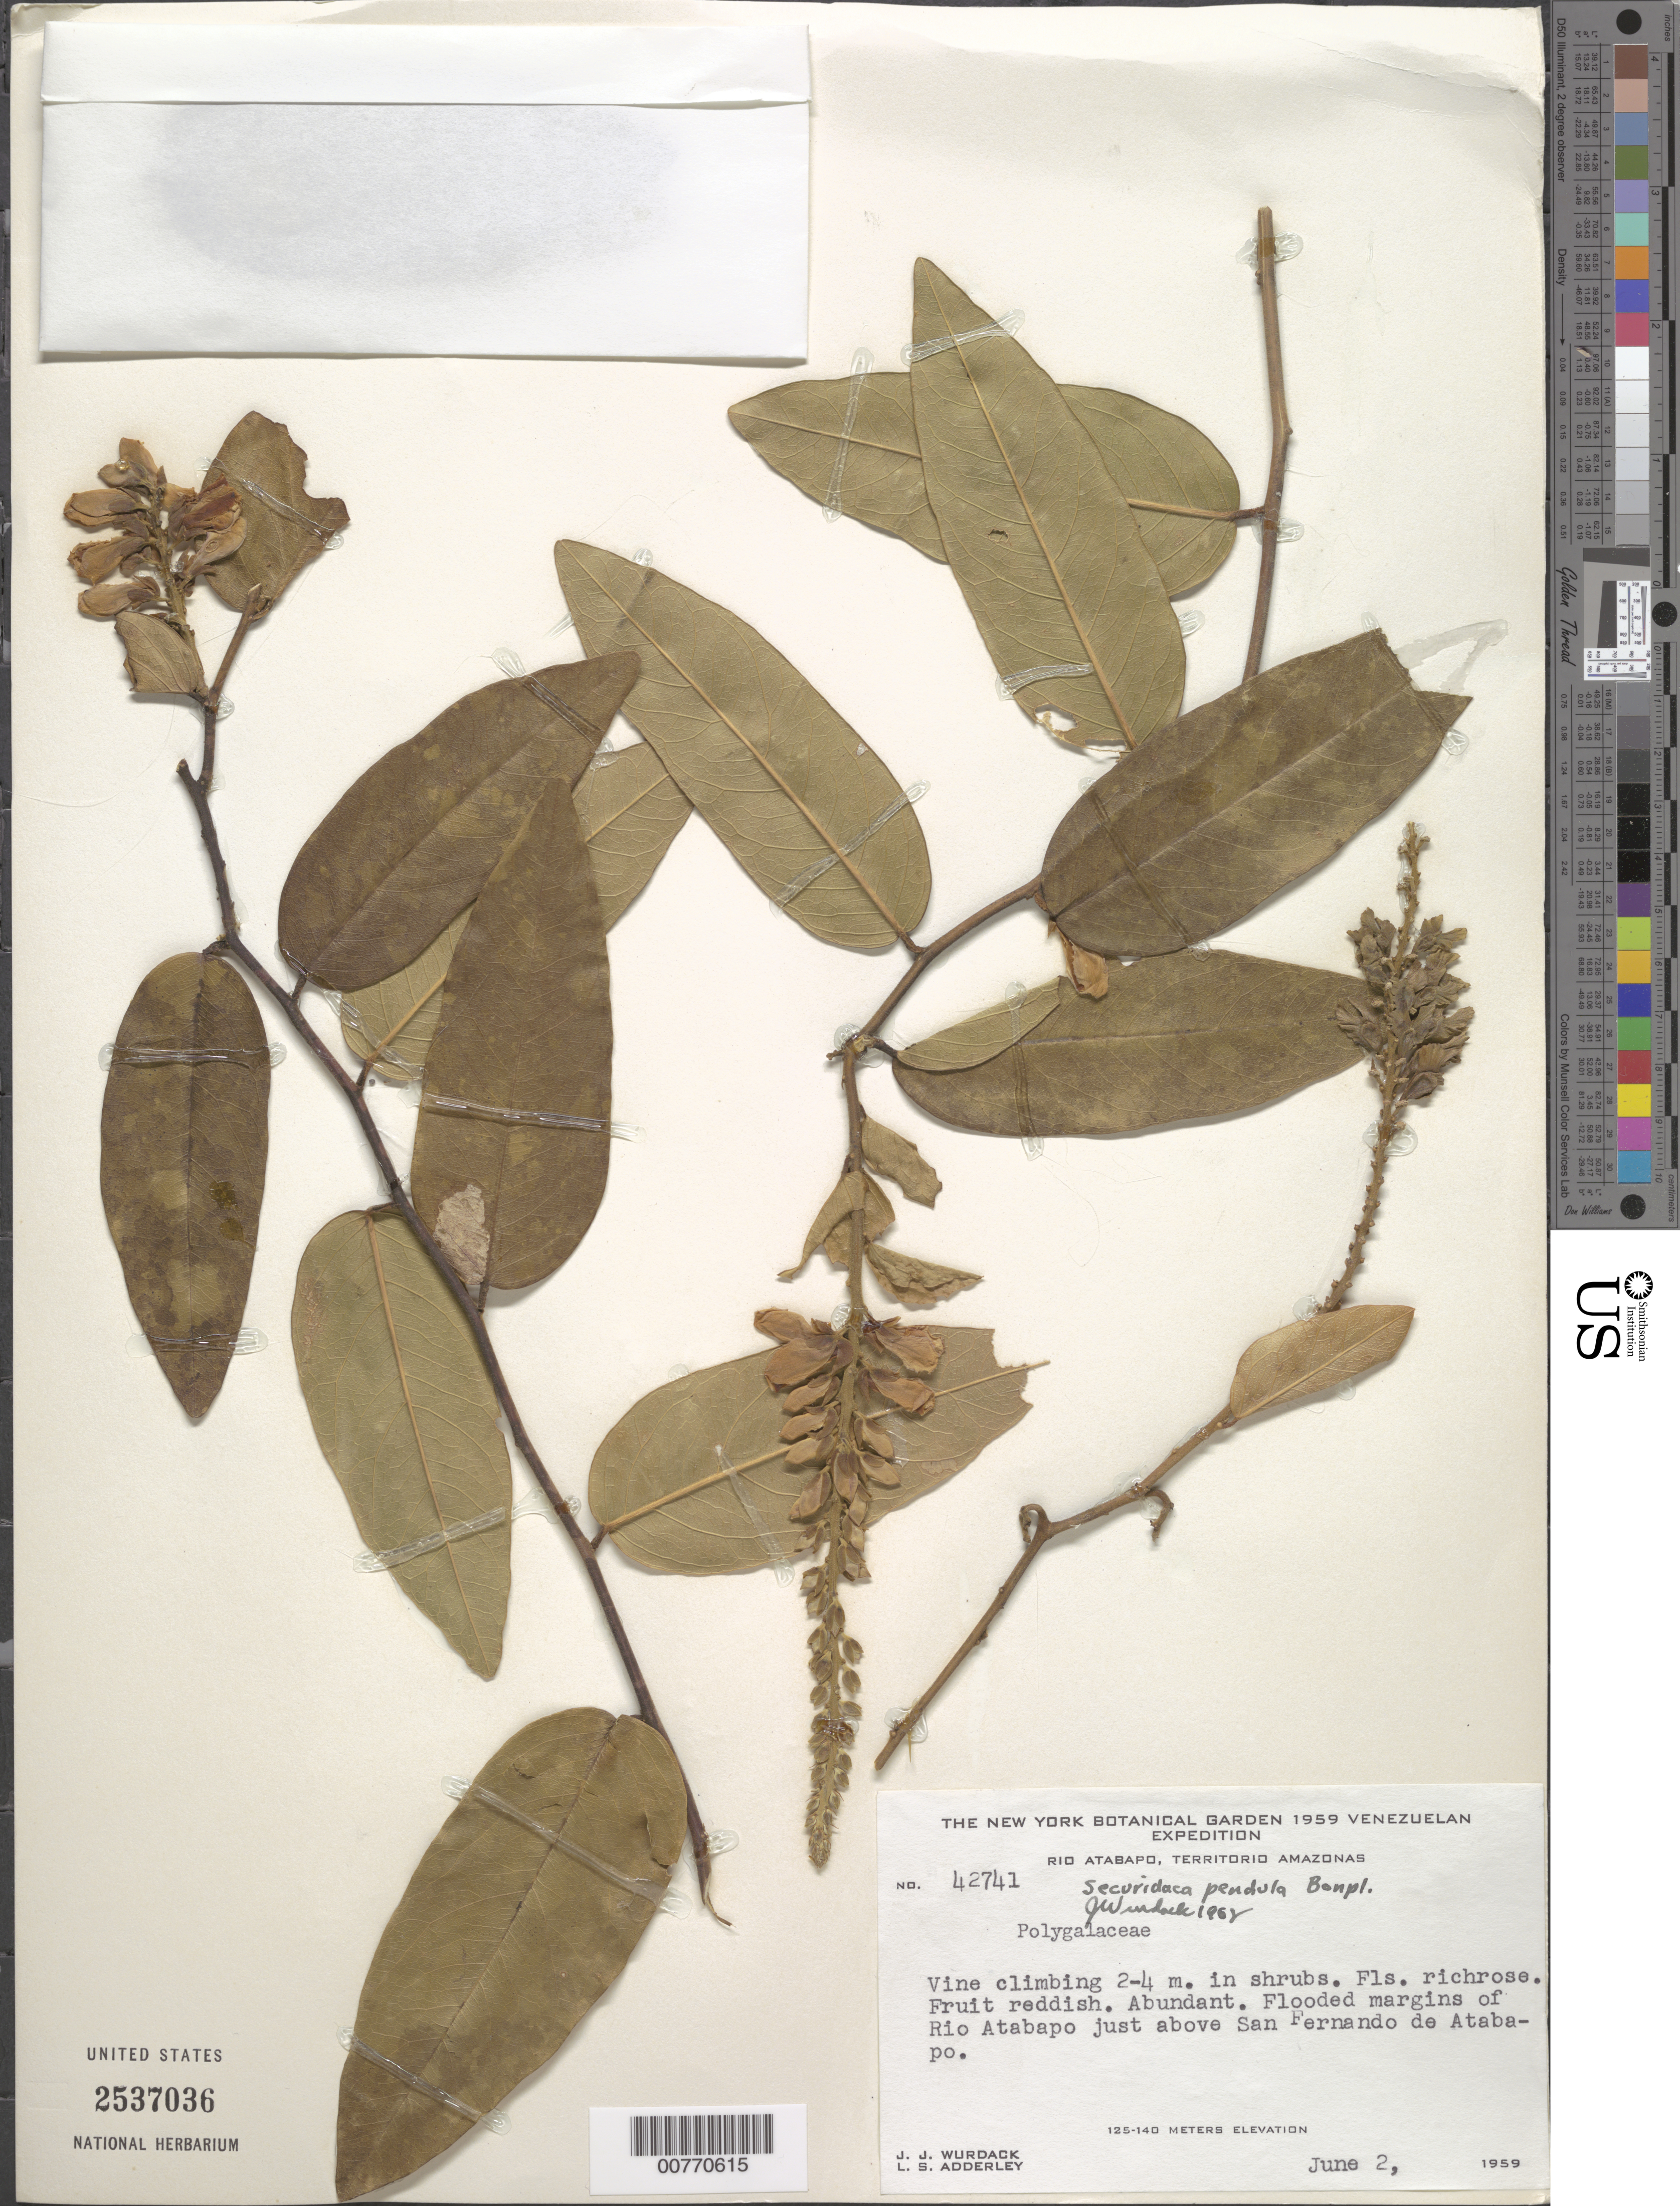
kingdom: Plantae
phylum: Tracheophyta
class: Magnoliopsida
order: Fabales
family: Polygalaceae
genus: Securidaca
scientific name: Securidaca pendula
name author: Bonpl.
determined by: Wurdack, John J., (US), US (UNITED STATES)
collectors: J. J. Wurdack & L. S. Adderley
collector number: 42741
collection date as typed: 2-Jun-59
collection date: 1959-06-02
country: Venezuela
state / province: Amazonas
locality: Río Atabapo, just above San Fernando de Atabapo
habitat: Flooded margins of river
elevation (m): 125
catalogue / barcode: US 2537036